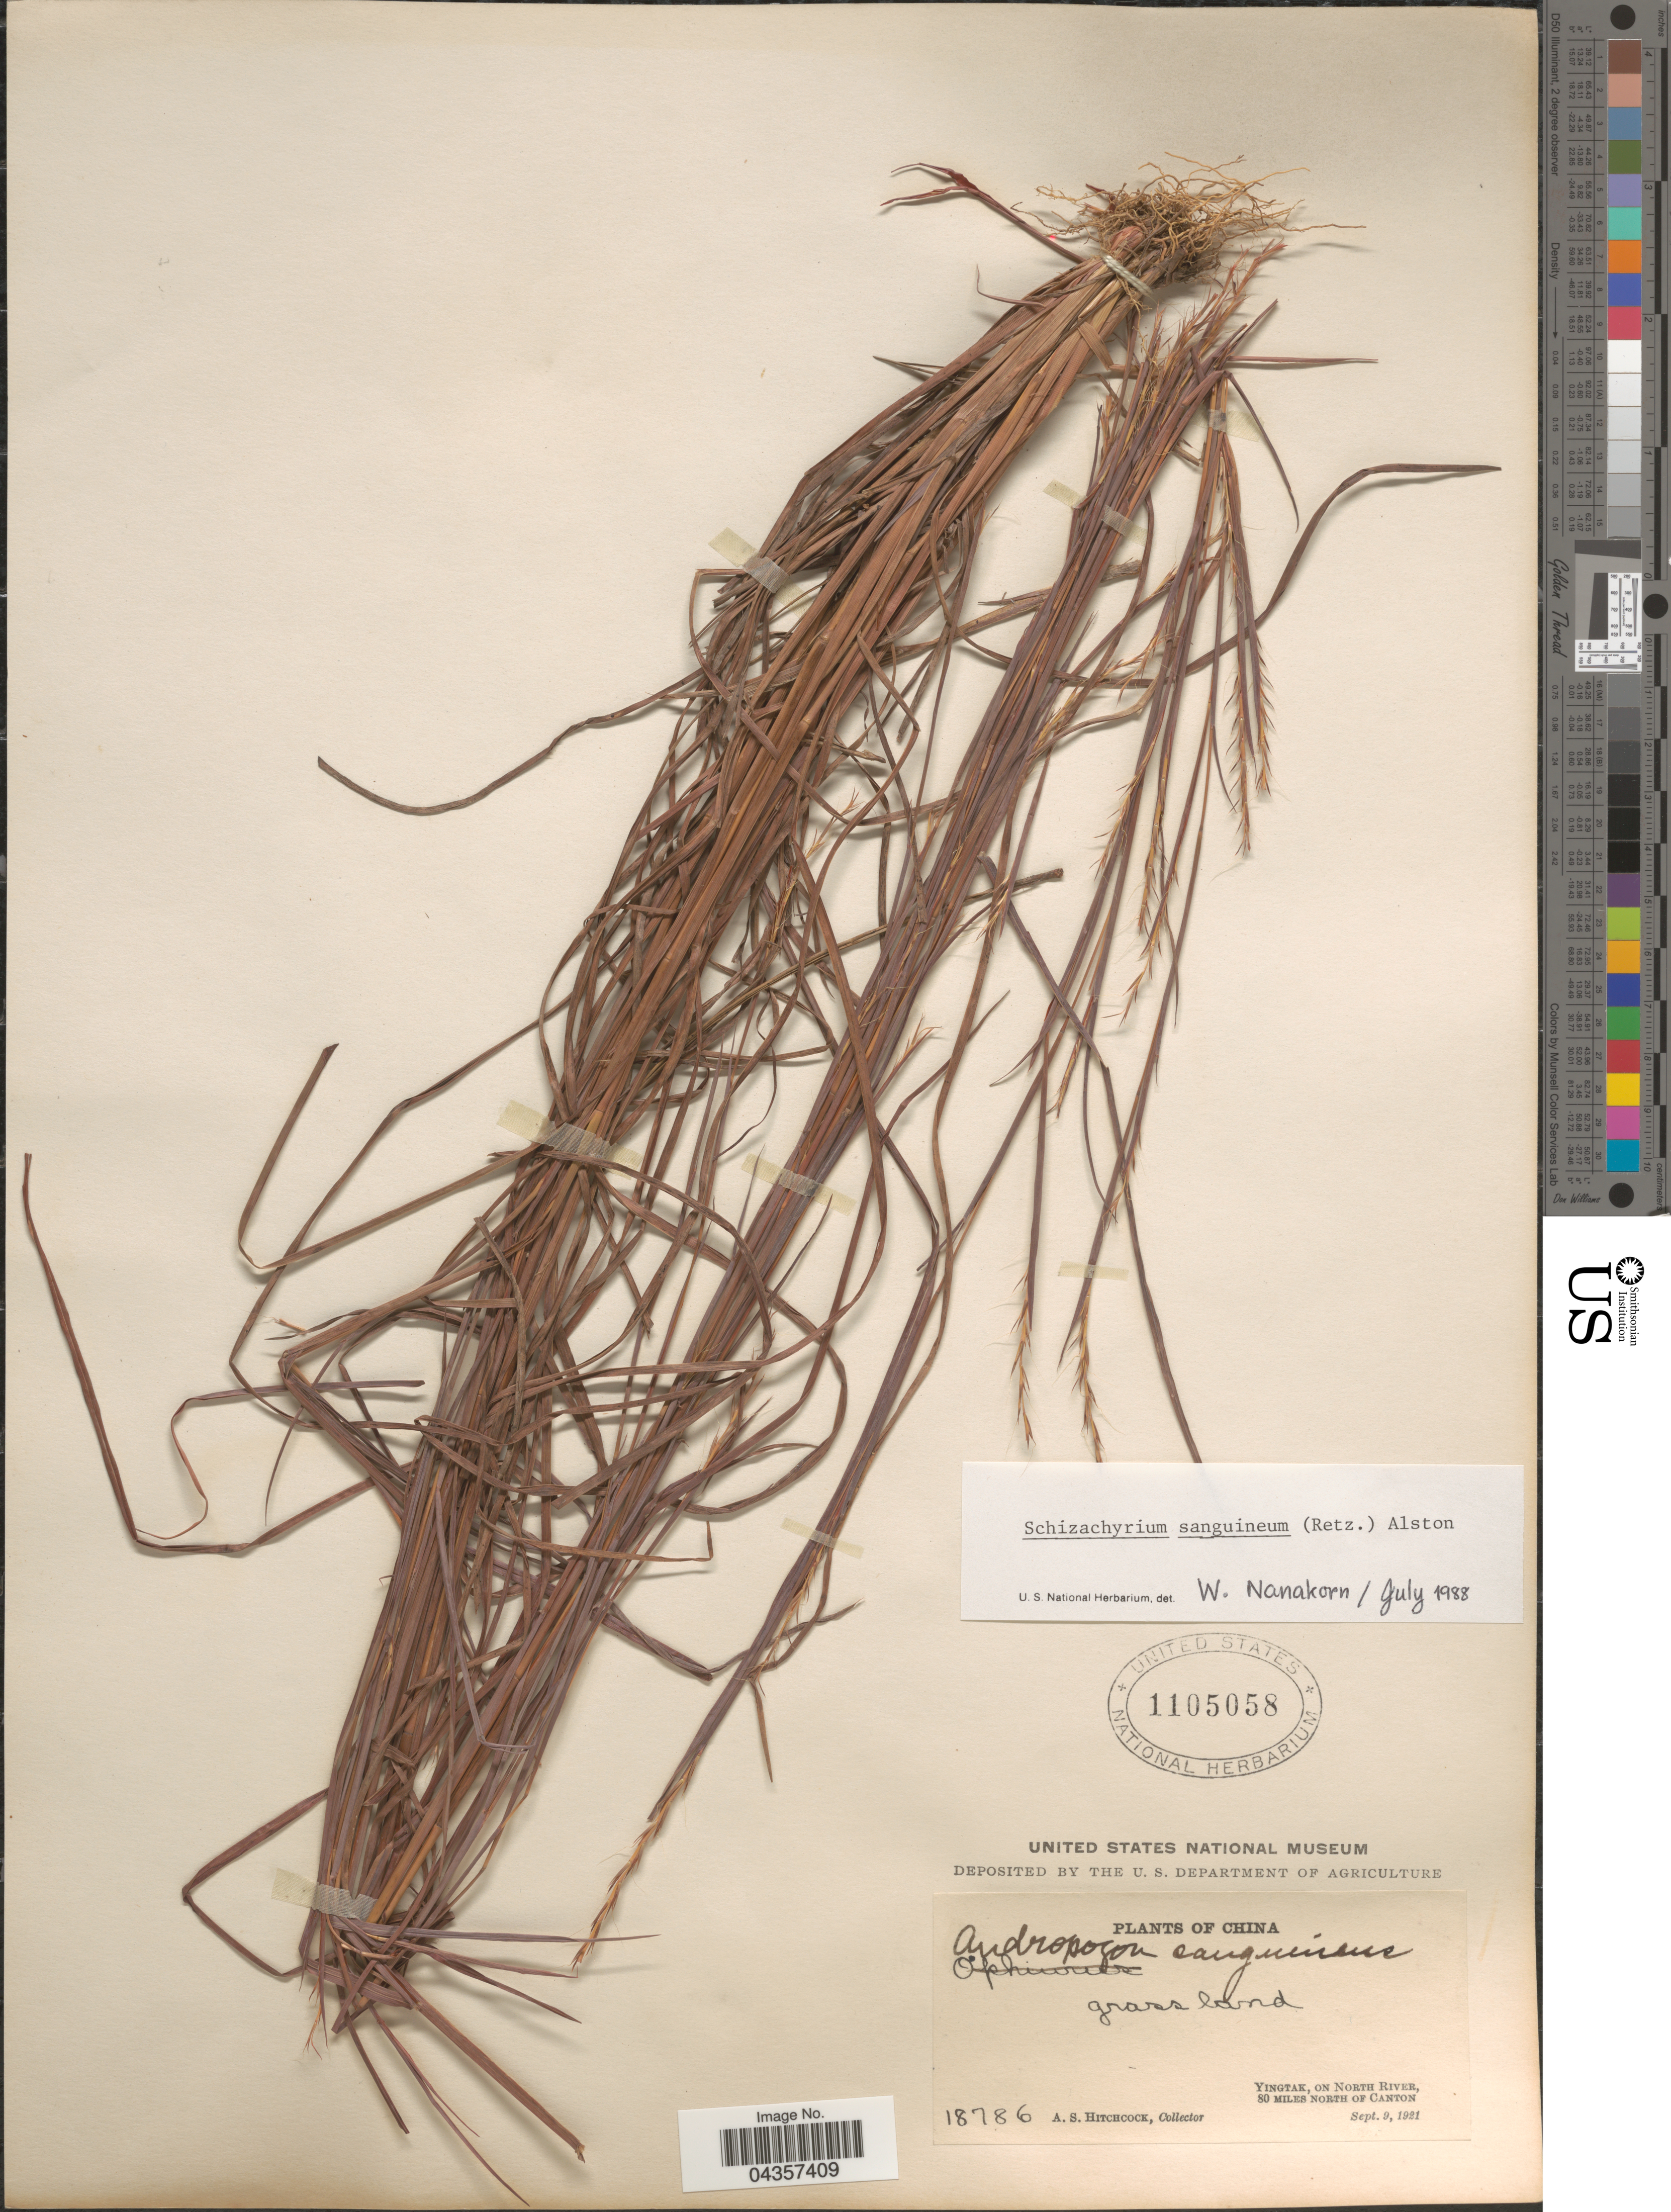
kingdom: Plantae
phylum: Tracheophyta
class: Liliopsida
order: Poales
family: Poaceae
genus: Schizachyrium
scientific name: Schizachyrium sanguineum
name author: (Retz.) Alston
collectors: A. S. Hitchcock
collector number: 18786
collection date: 1921-09-09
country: China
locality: Yingtak, on North River, 80 miles North of Canton.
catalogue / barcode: US 1105058